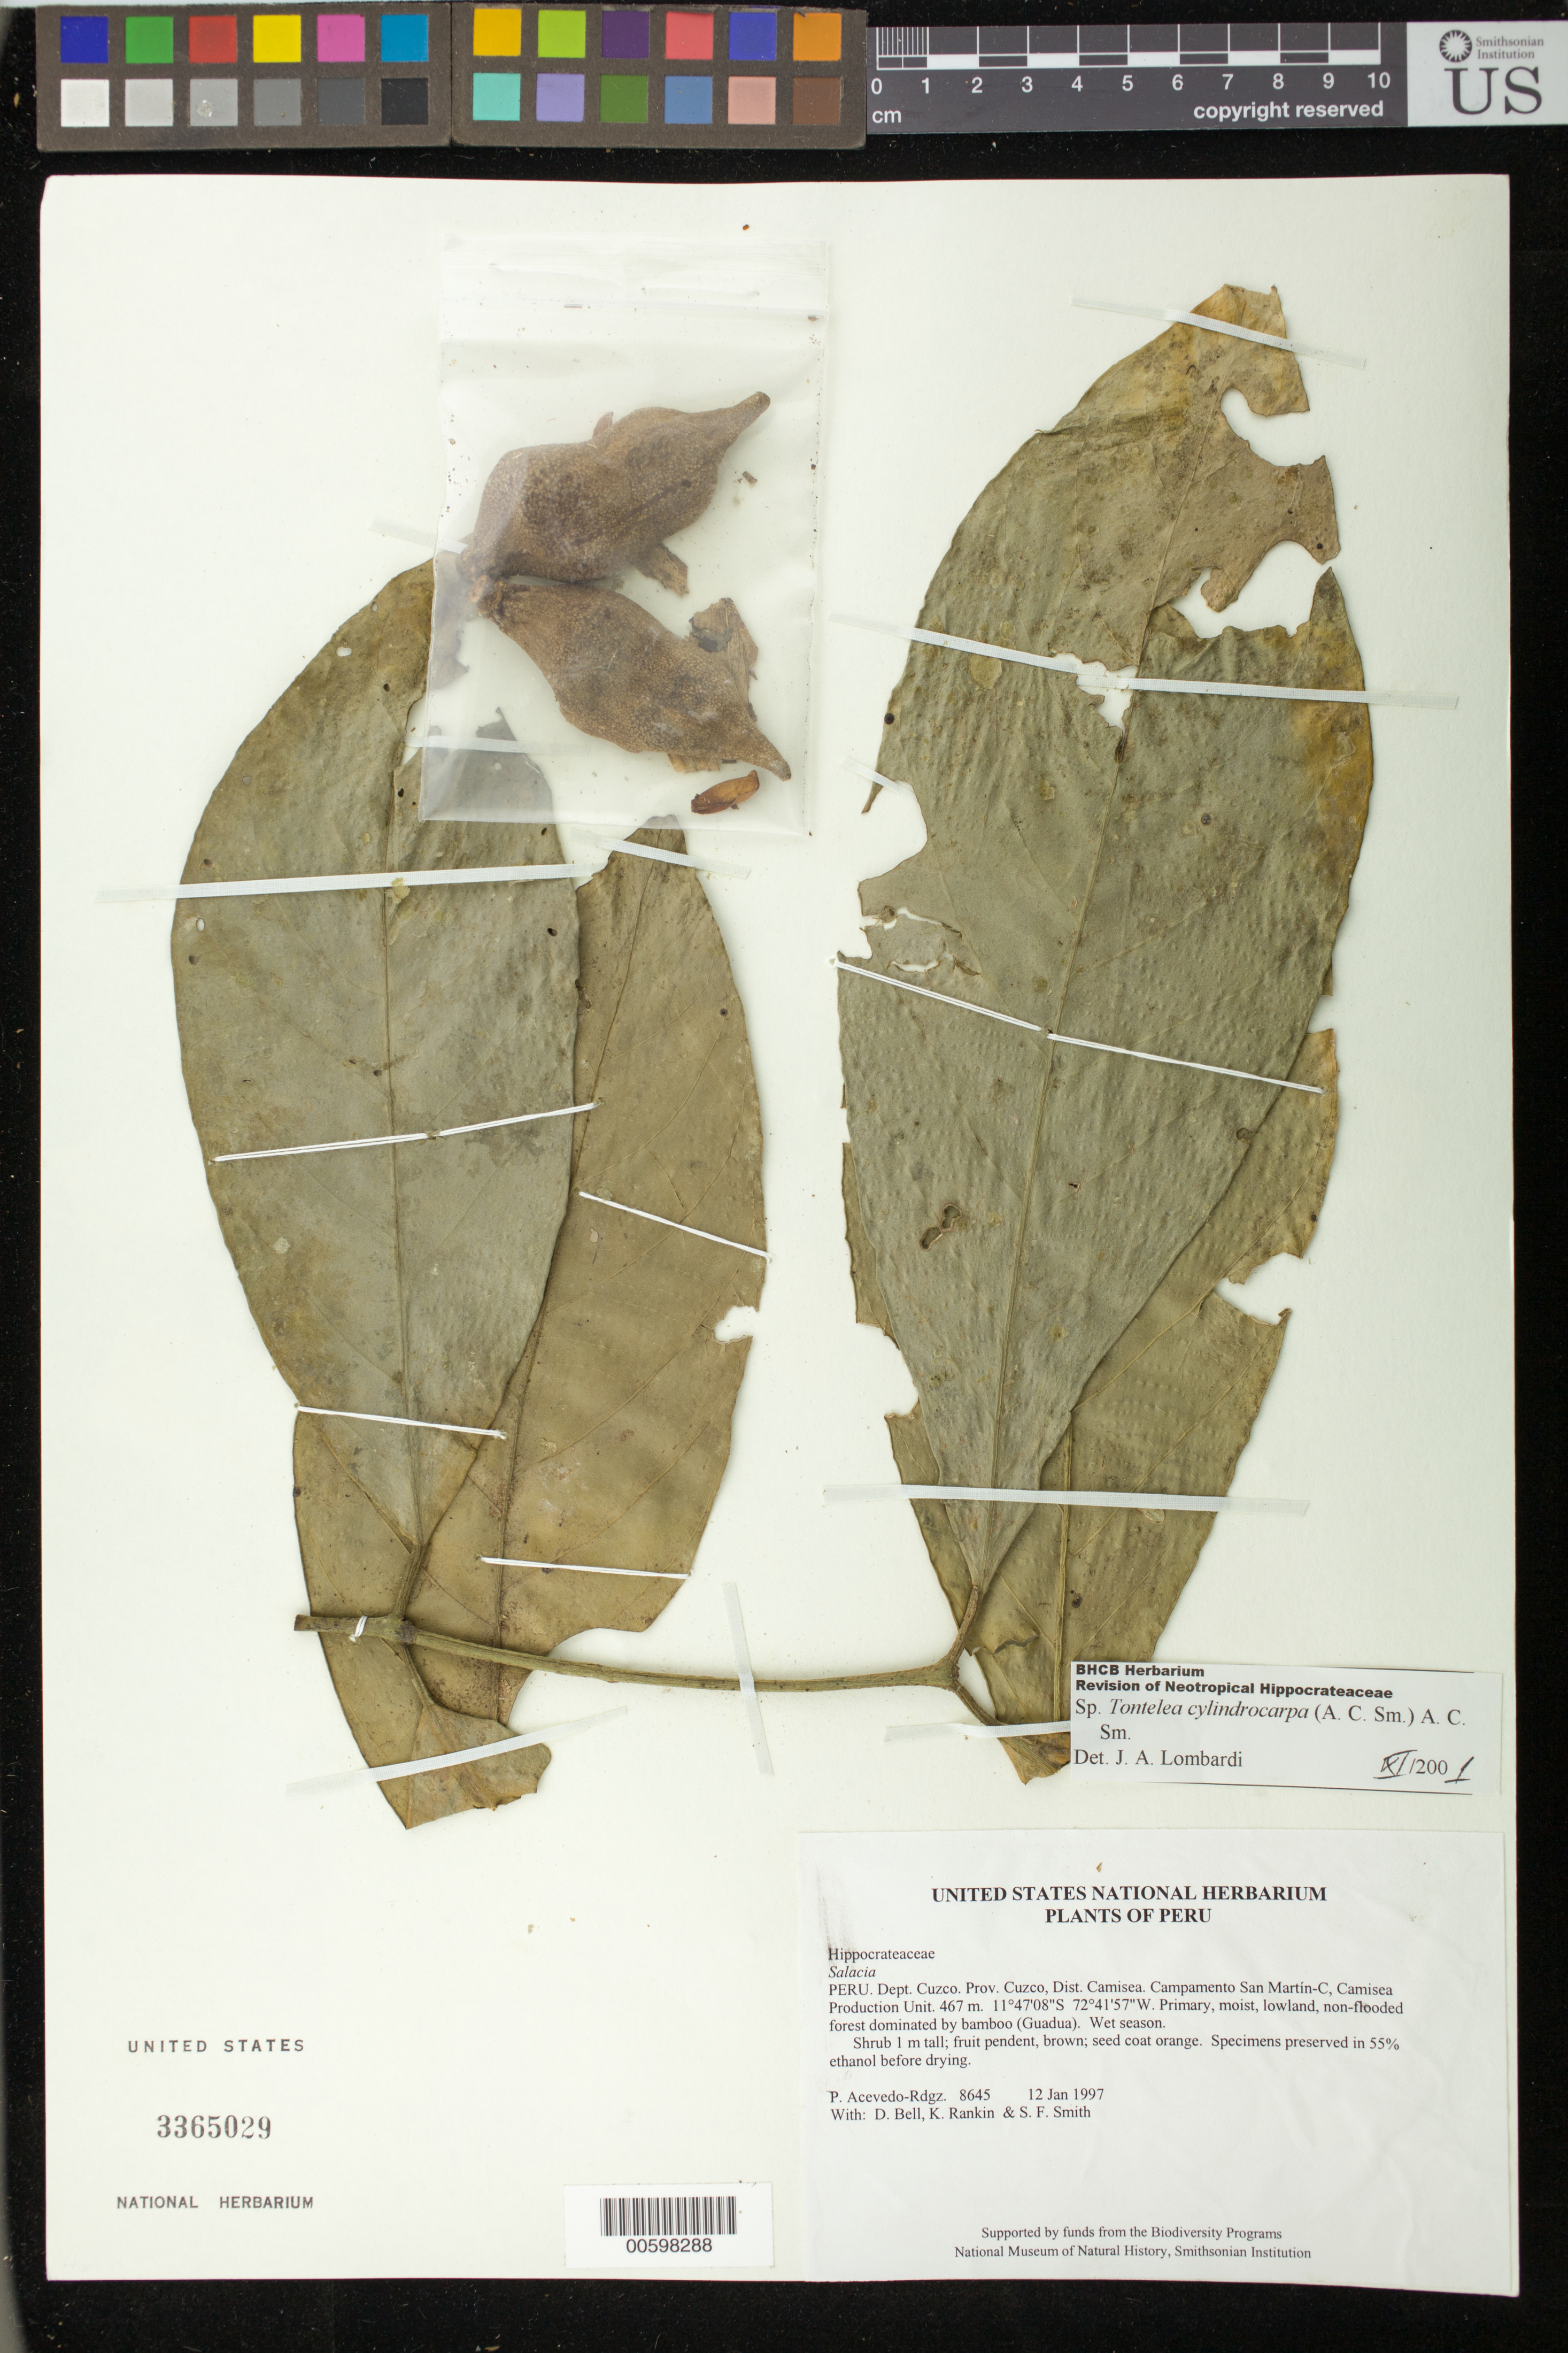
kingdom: Plantae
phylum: Tracheophyta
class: Magnoliopsida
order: Celastrales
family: Celastraceae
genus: Tontelea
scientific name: Tontelea cylindrocarpa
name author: (A.C. Sm.) A.C. Sm.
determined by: Lombardi, Julio A.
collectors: P. Acevedo-Rodr., D. A. Bell, K. B. Rankin & S.F. Smith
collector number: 8645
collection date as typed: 12 Jan 1997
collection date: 1997-01-12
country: Peru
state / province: Cusco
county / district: Cusco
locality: Districto Camisea, Campamento San Martín-C, Camisea Production Unit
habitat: Primary, moist, lowland, non-flooded forest dominated by bamboo (Guadua). Wet season.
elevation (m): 467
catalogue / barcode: US 3365029